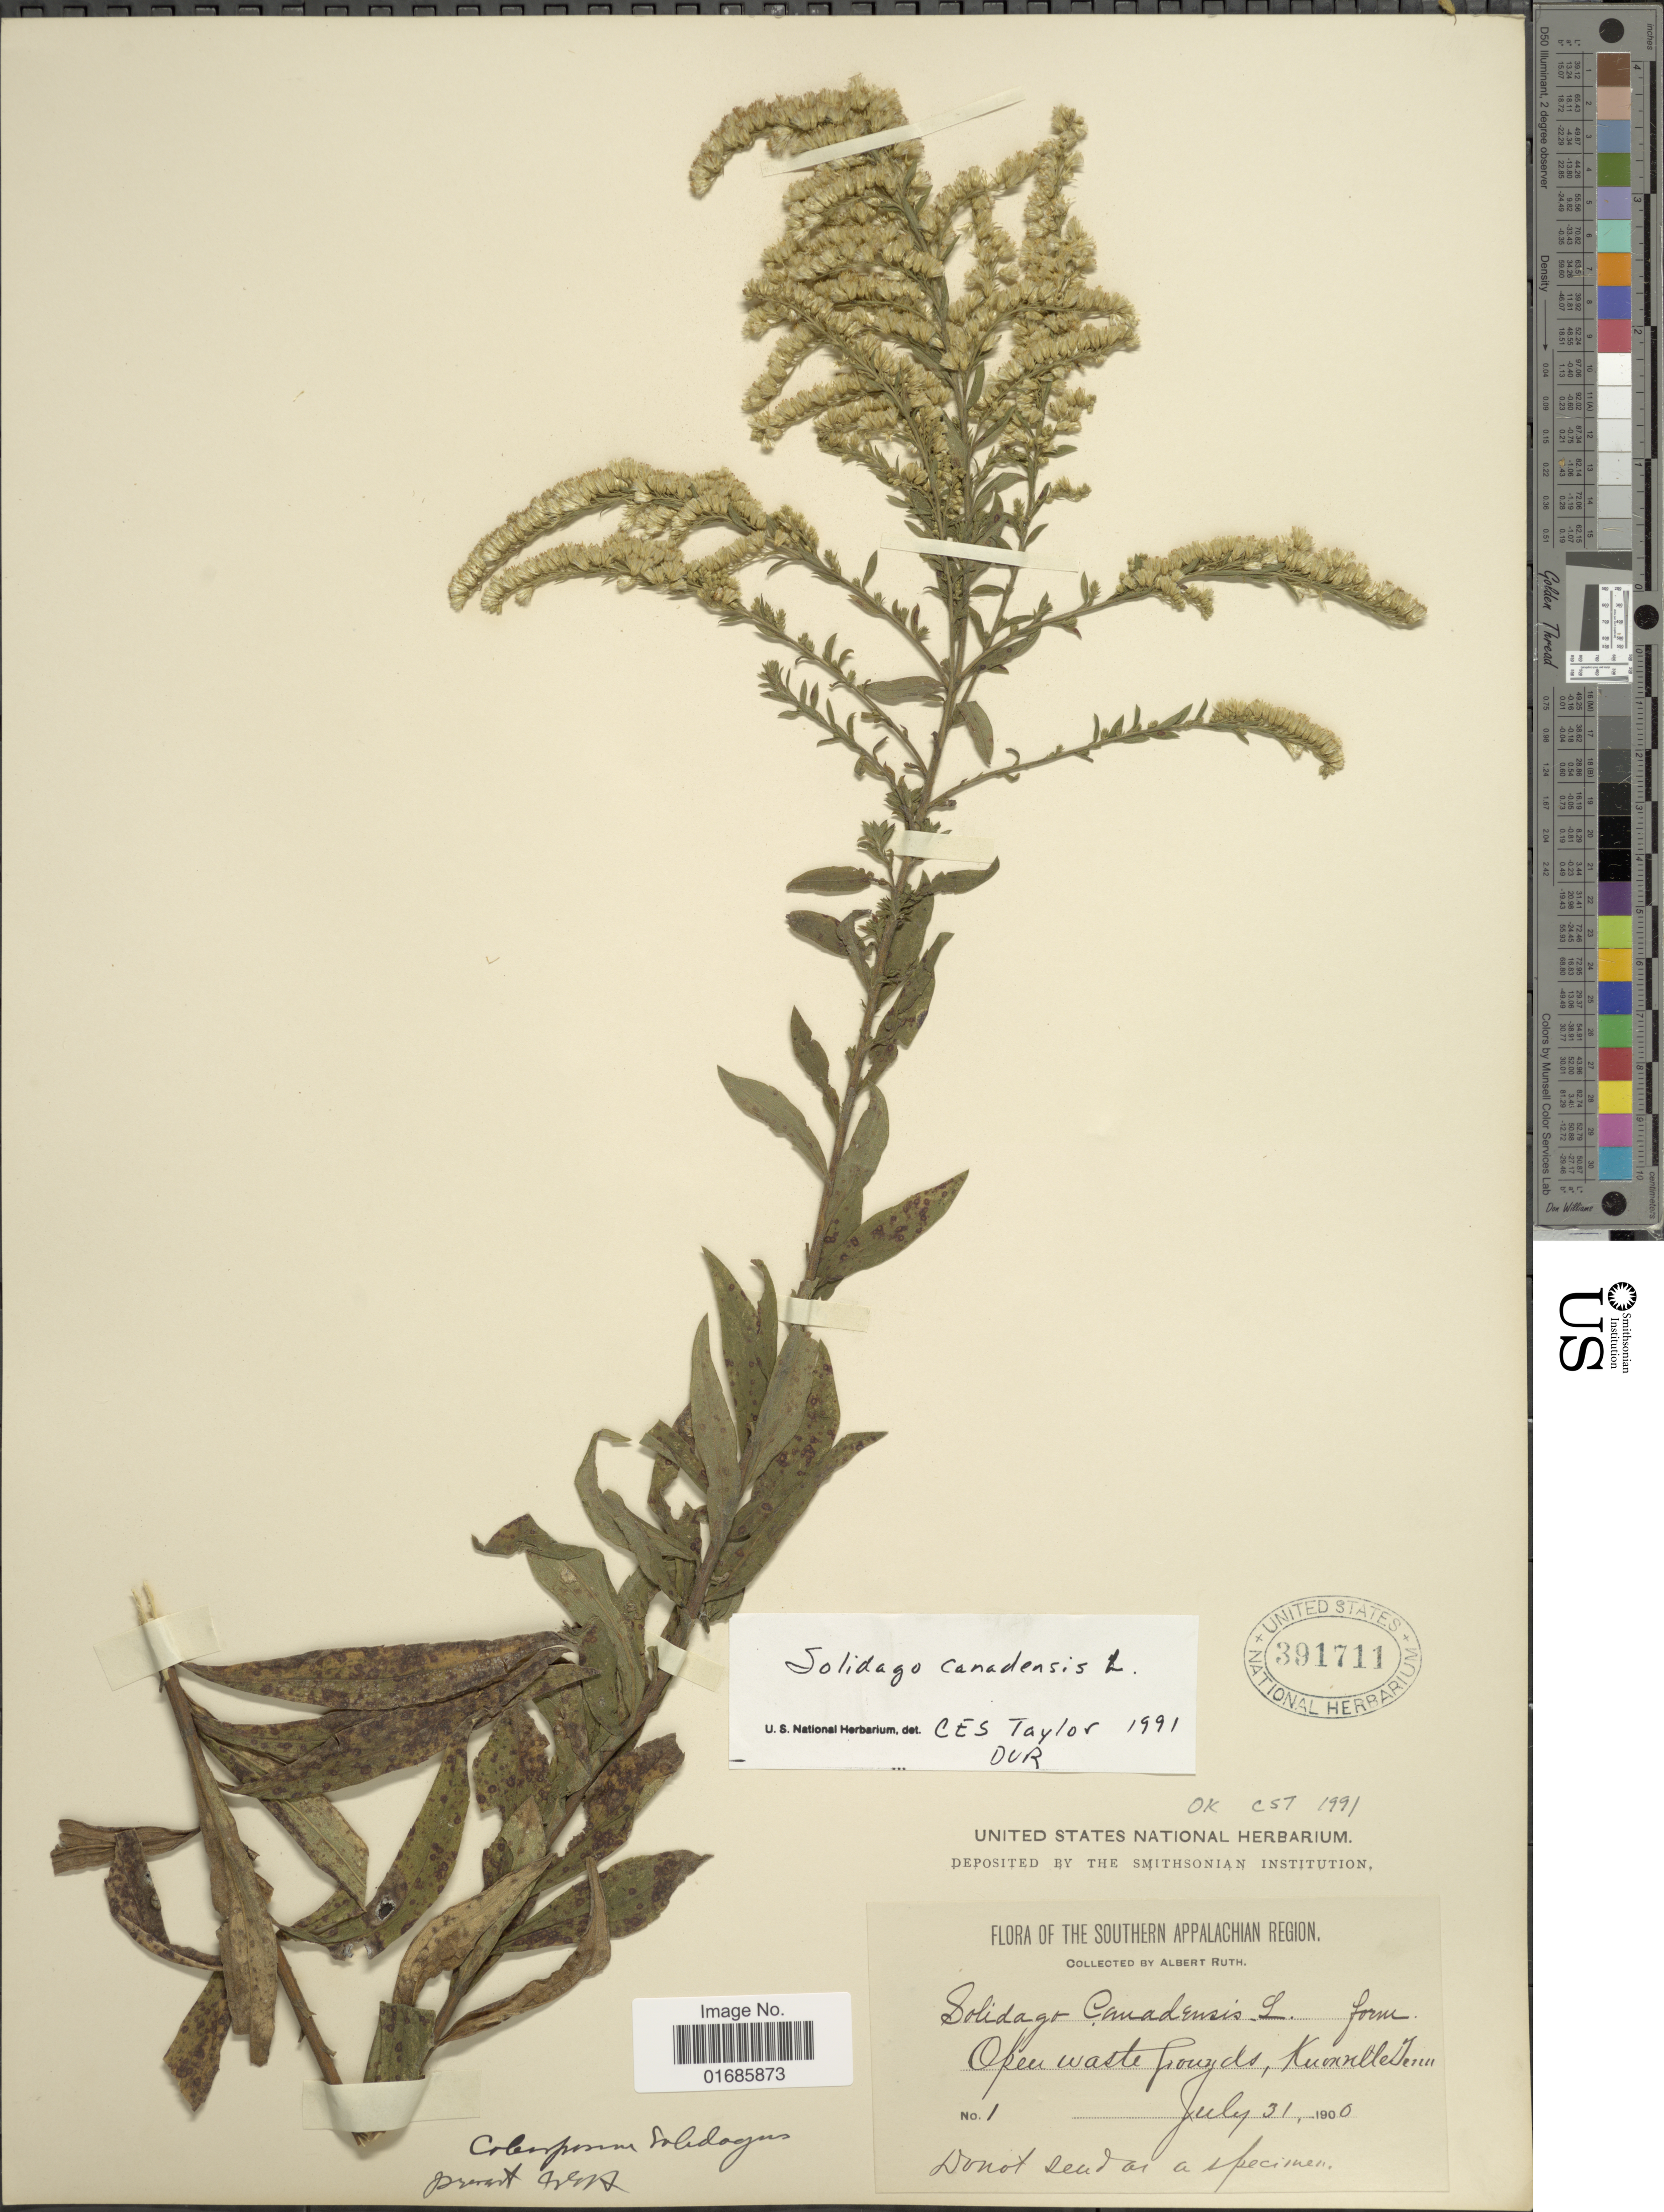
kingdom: Plantae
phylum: Tracheophyta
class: Magnoliopsida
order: Asterales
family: Asteraceae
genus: Solidago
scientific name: Solidago canadensis var. scabra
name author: (Muhl. ex Willd.) Torr. & A. Gray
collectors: A. Ruth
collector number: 1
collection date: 1900-07-31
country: United States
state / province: Tennessee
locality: Southern Appalachian Region, Knoxville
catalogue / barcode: US 391711